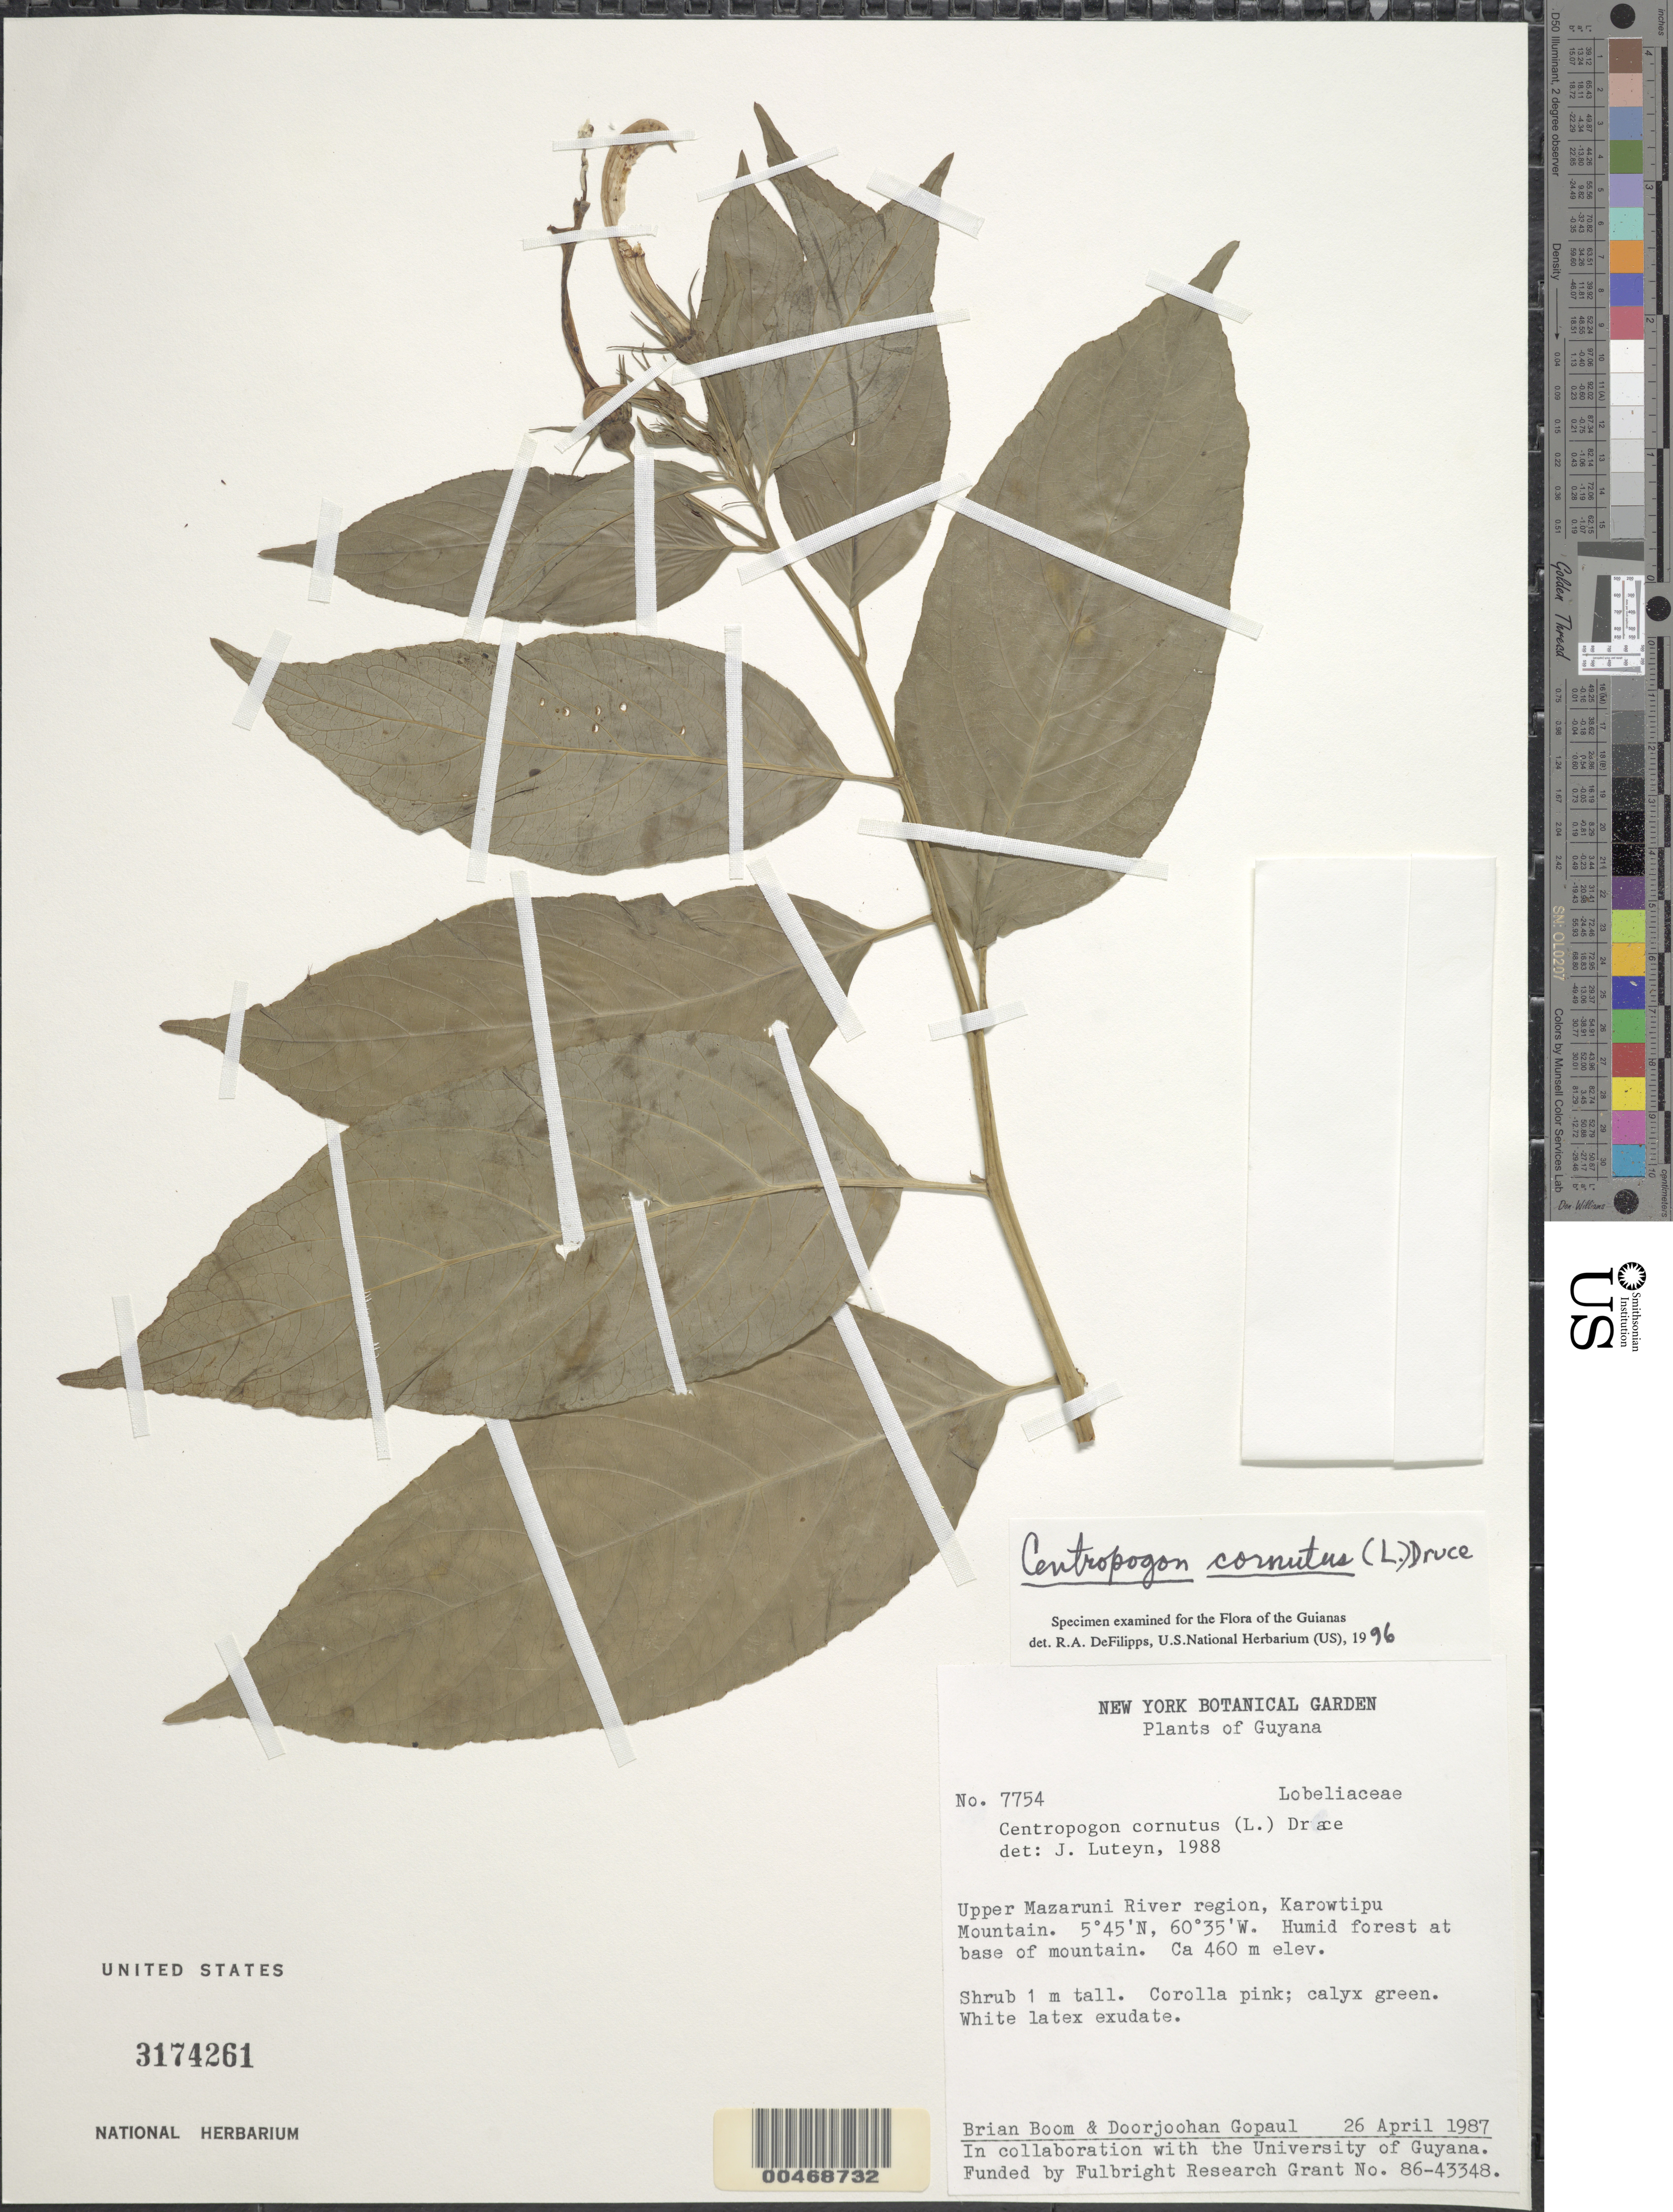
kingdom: Plantae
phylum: Tracheophyta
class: Magnoliopsida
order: Asterales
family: Campanulaceae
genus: Centropogon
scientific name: Centropogon cornutus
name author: (L.) Druce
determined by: DeFilipps, R. A.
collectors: B. M. Boom & D. Gopaul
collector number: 7754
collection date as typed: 26-Apr-87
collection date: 1987-04-26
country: Guyana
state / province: Cuyuni-Mazaruni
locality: Karowtipu Mt., upper Mazaruni R. region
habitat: Humid forest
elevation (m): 460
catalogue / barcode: US 3174261